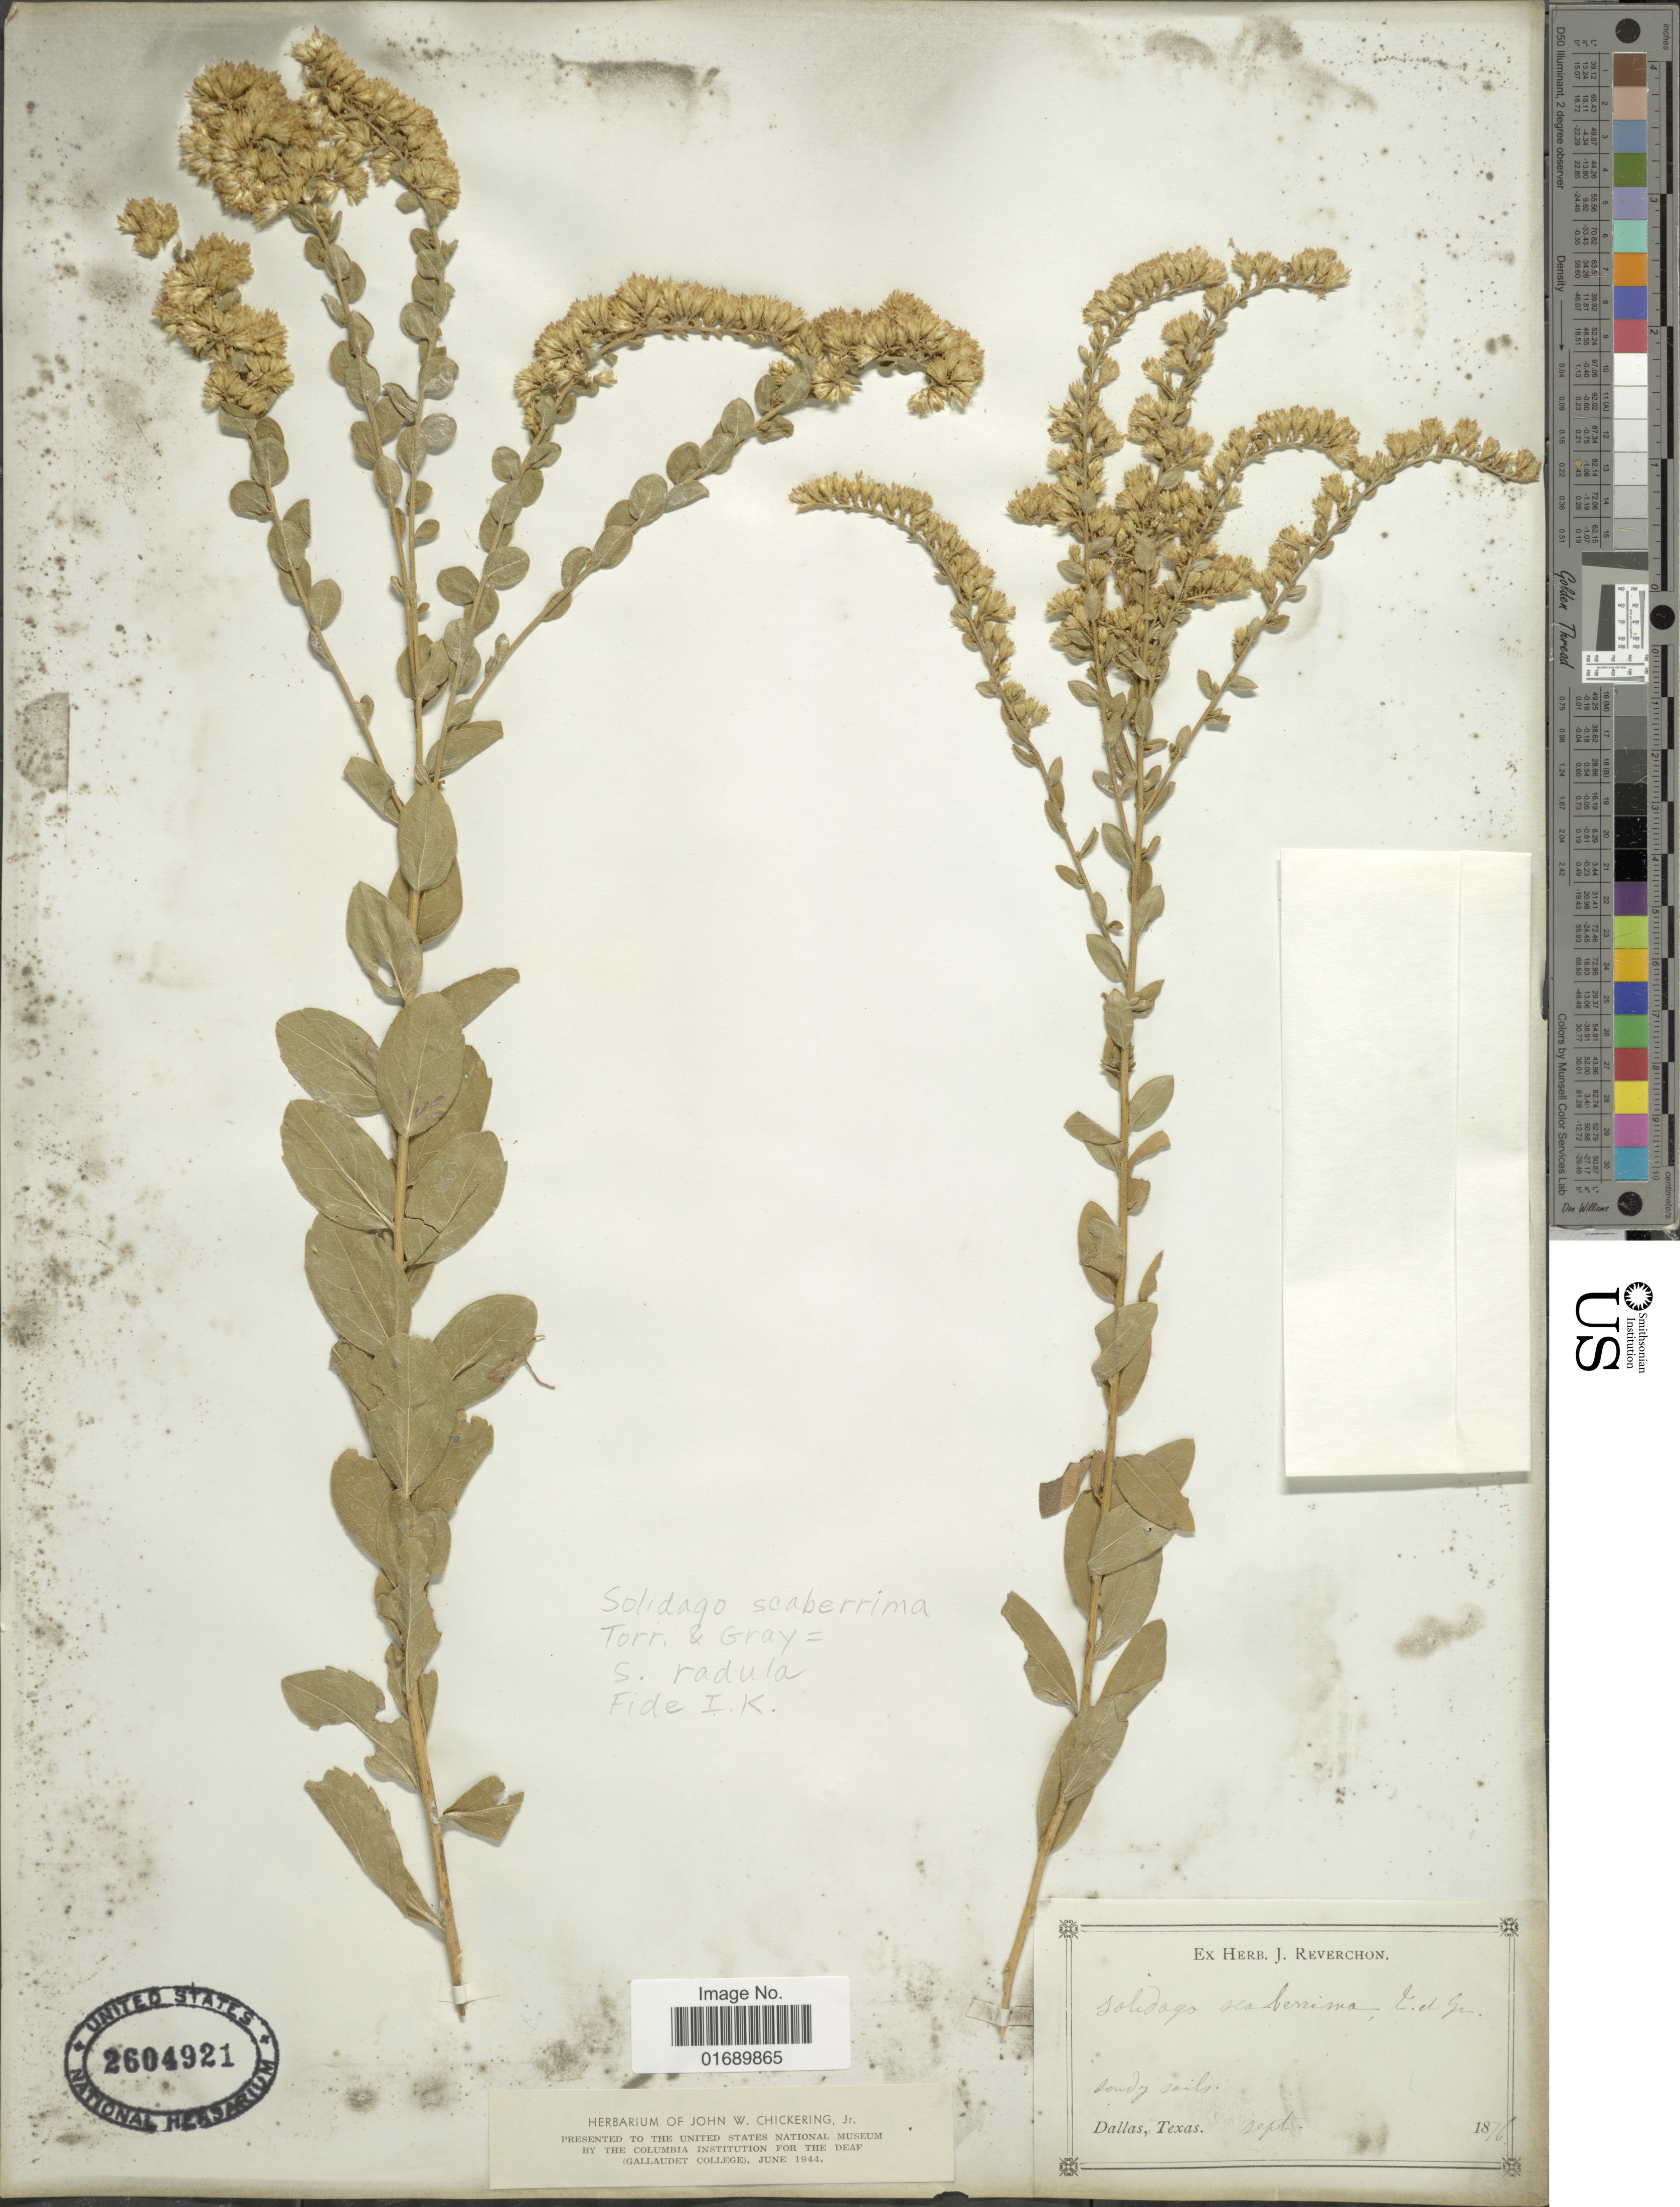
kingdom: Plantae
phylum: Tracheophyta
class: Magnoliopsida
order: Asterales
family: Asteraceae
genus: Solidago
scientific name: Solidago radula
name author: Nutt.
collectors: ex herb. J. Reverchon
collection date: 1876-09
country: United States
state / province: Texas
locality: Sandy soils, Dallas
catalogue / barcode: US 2604921